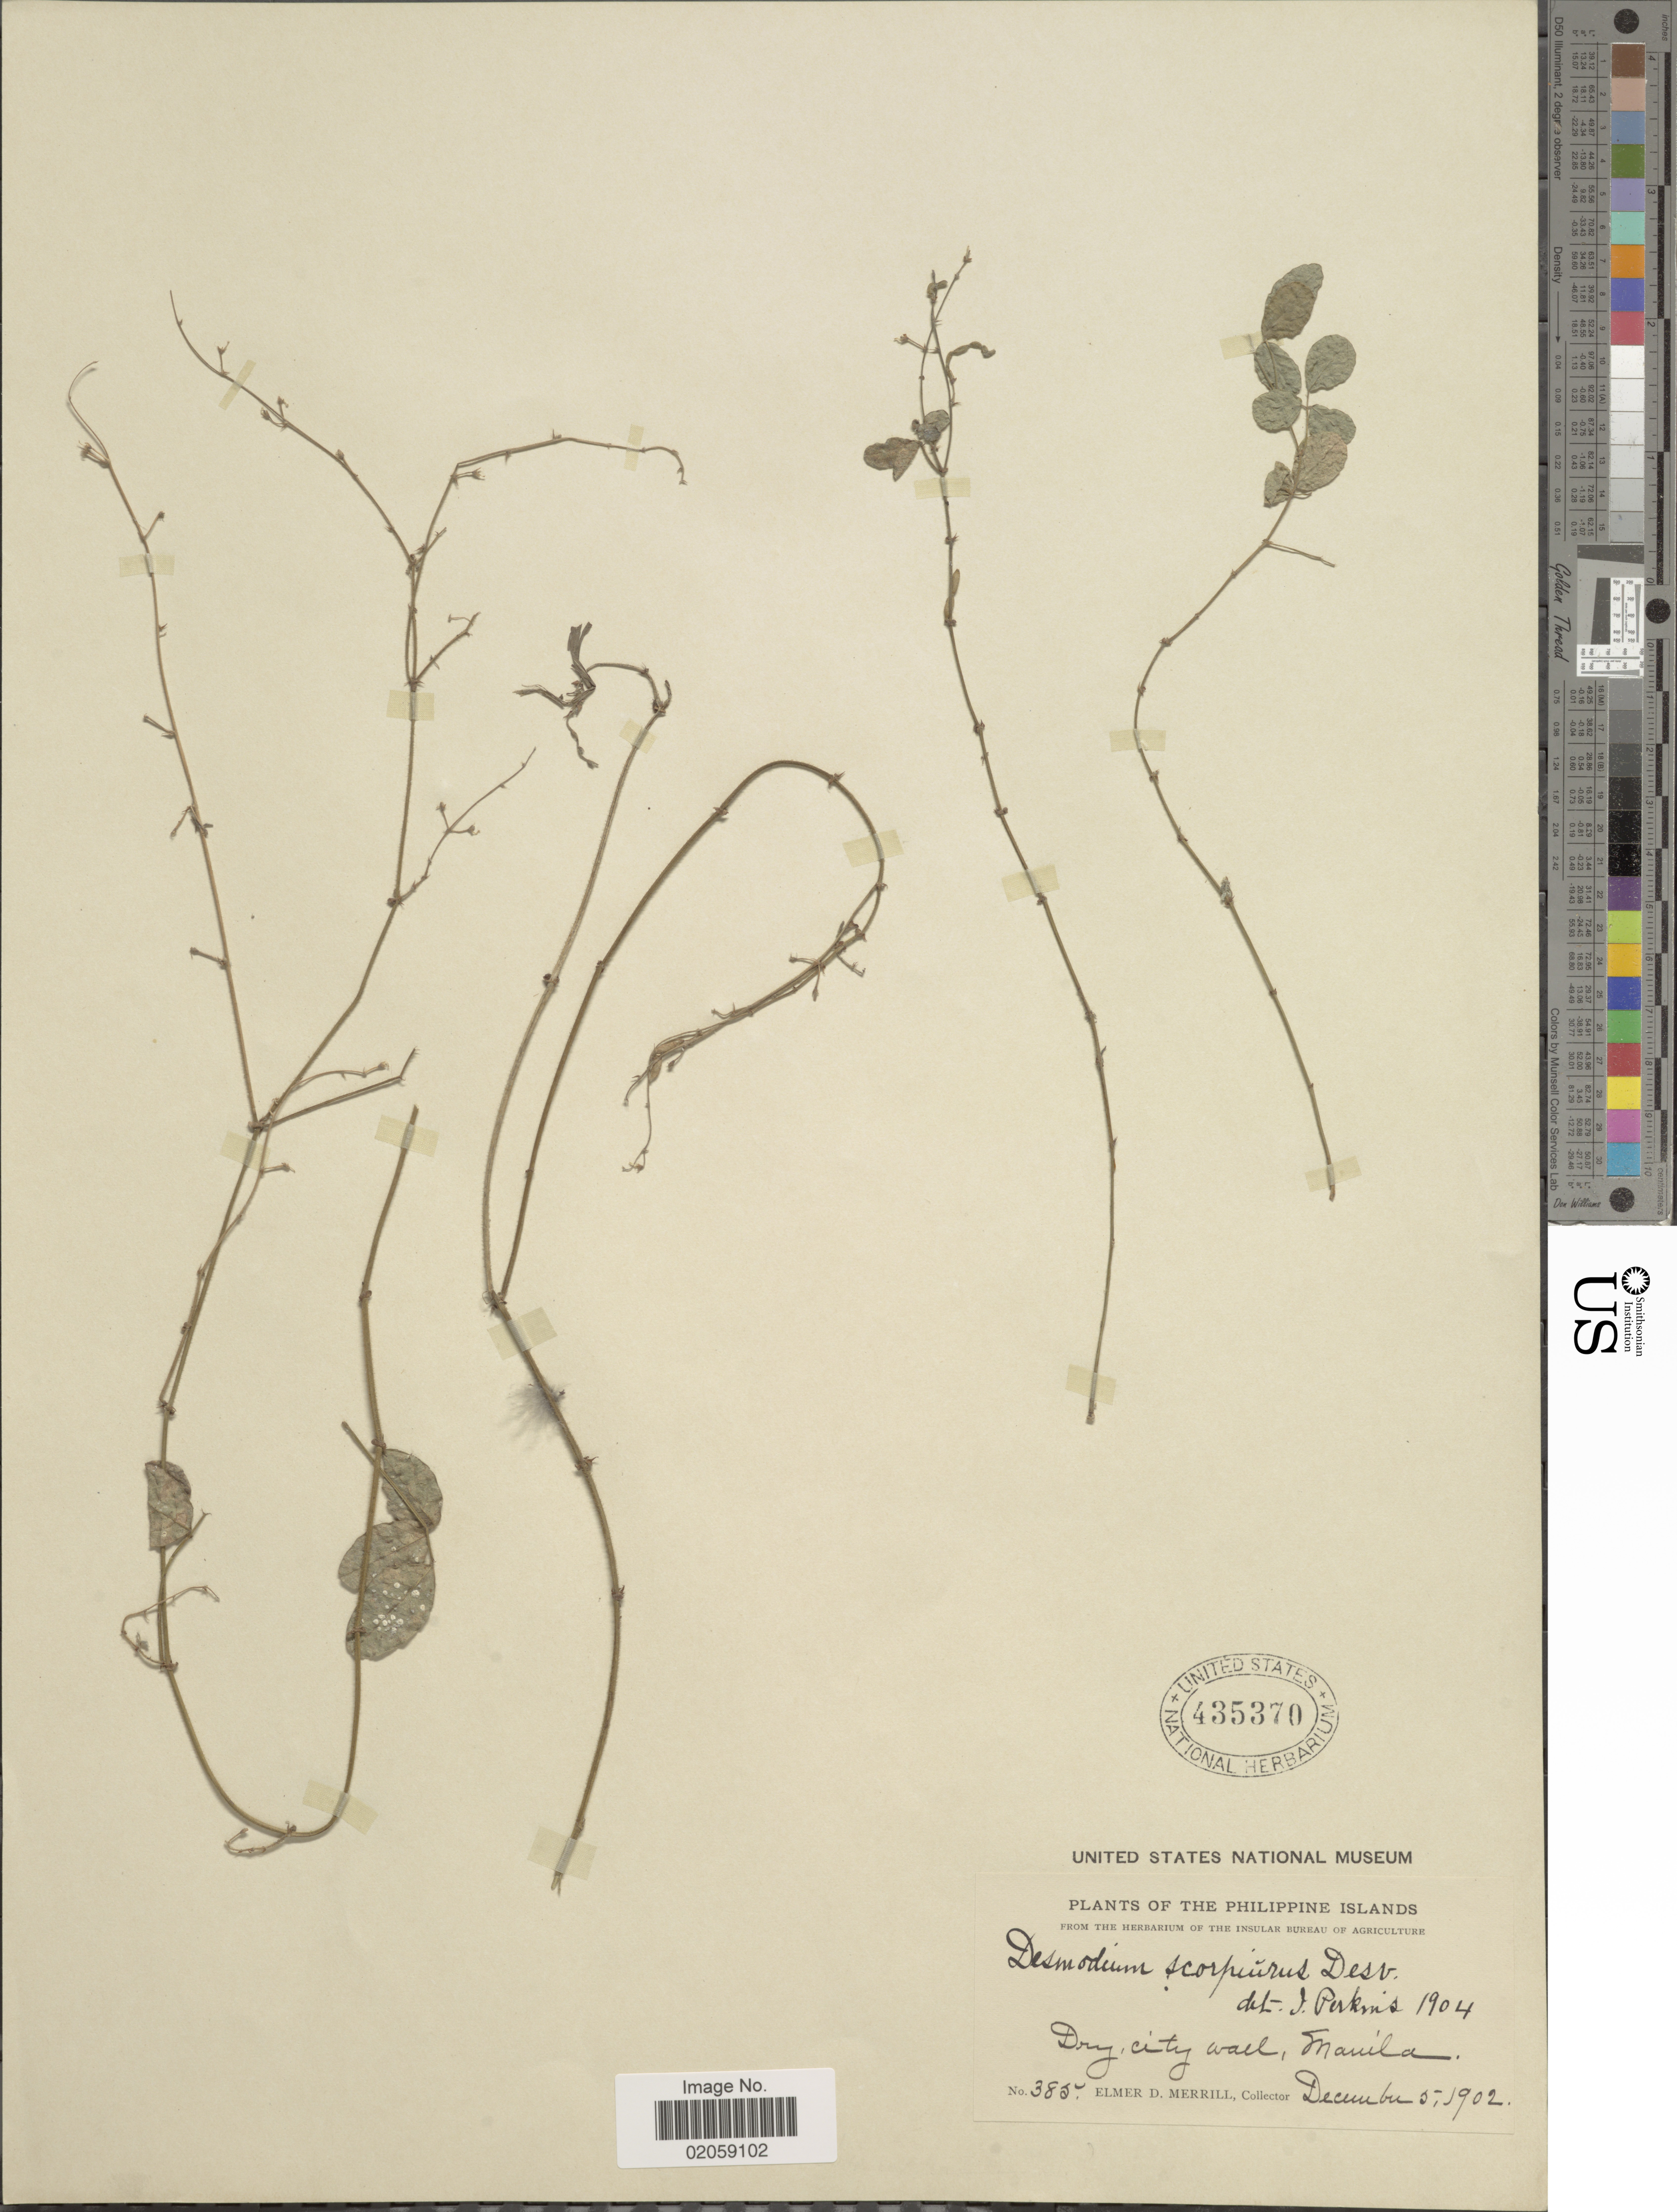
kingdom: Plantae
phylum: Tracheophyta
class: Magnoliopsida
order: Fabales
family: Fabaceae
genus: Desmodium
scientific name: Desmodium scorpiurus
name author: (Sw.) Desv. ex DC.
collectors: E. D. Merrill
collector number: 385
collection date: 1902-12-05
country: Philippines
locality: Philippine Islands. Dry, city wall, Manila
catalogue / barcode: US 435370